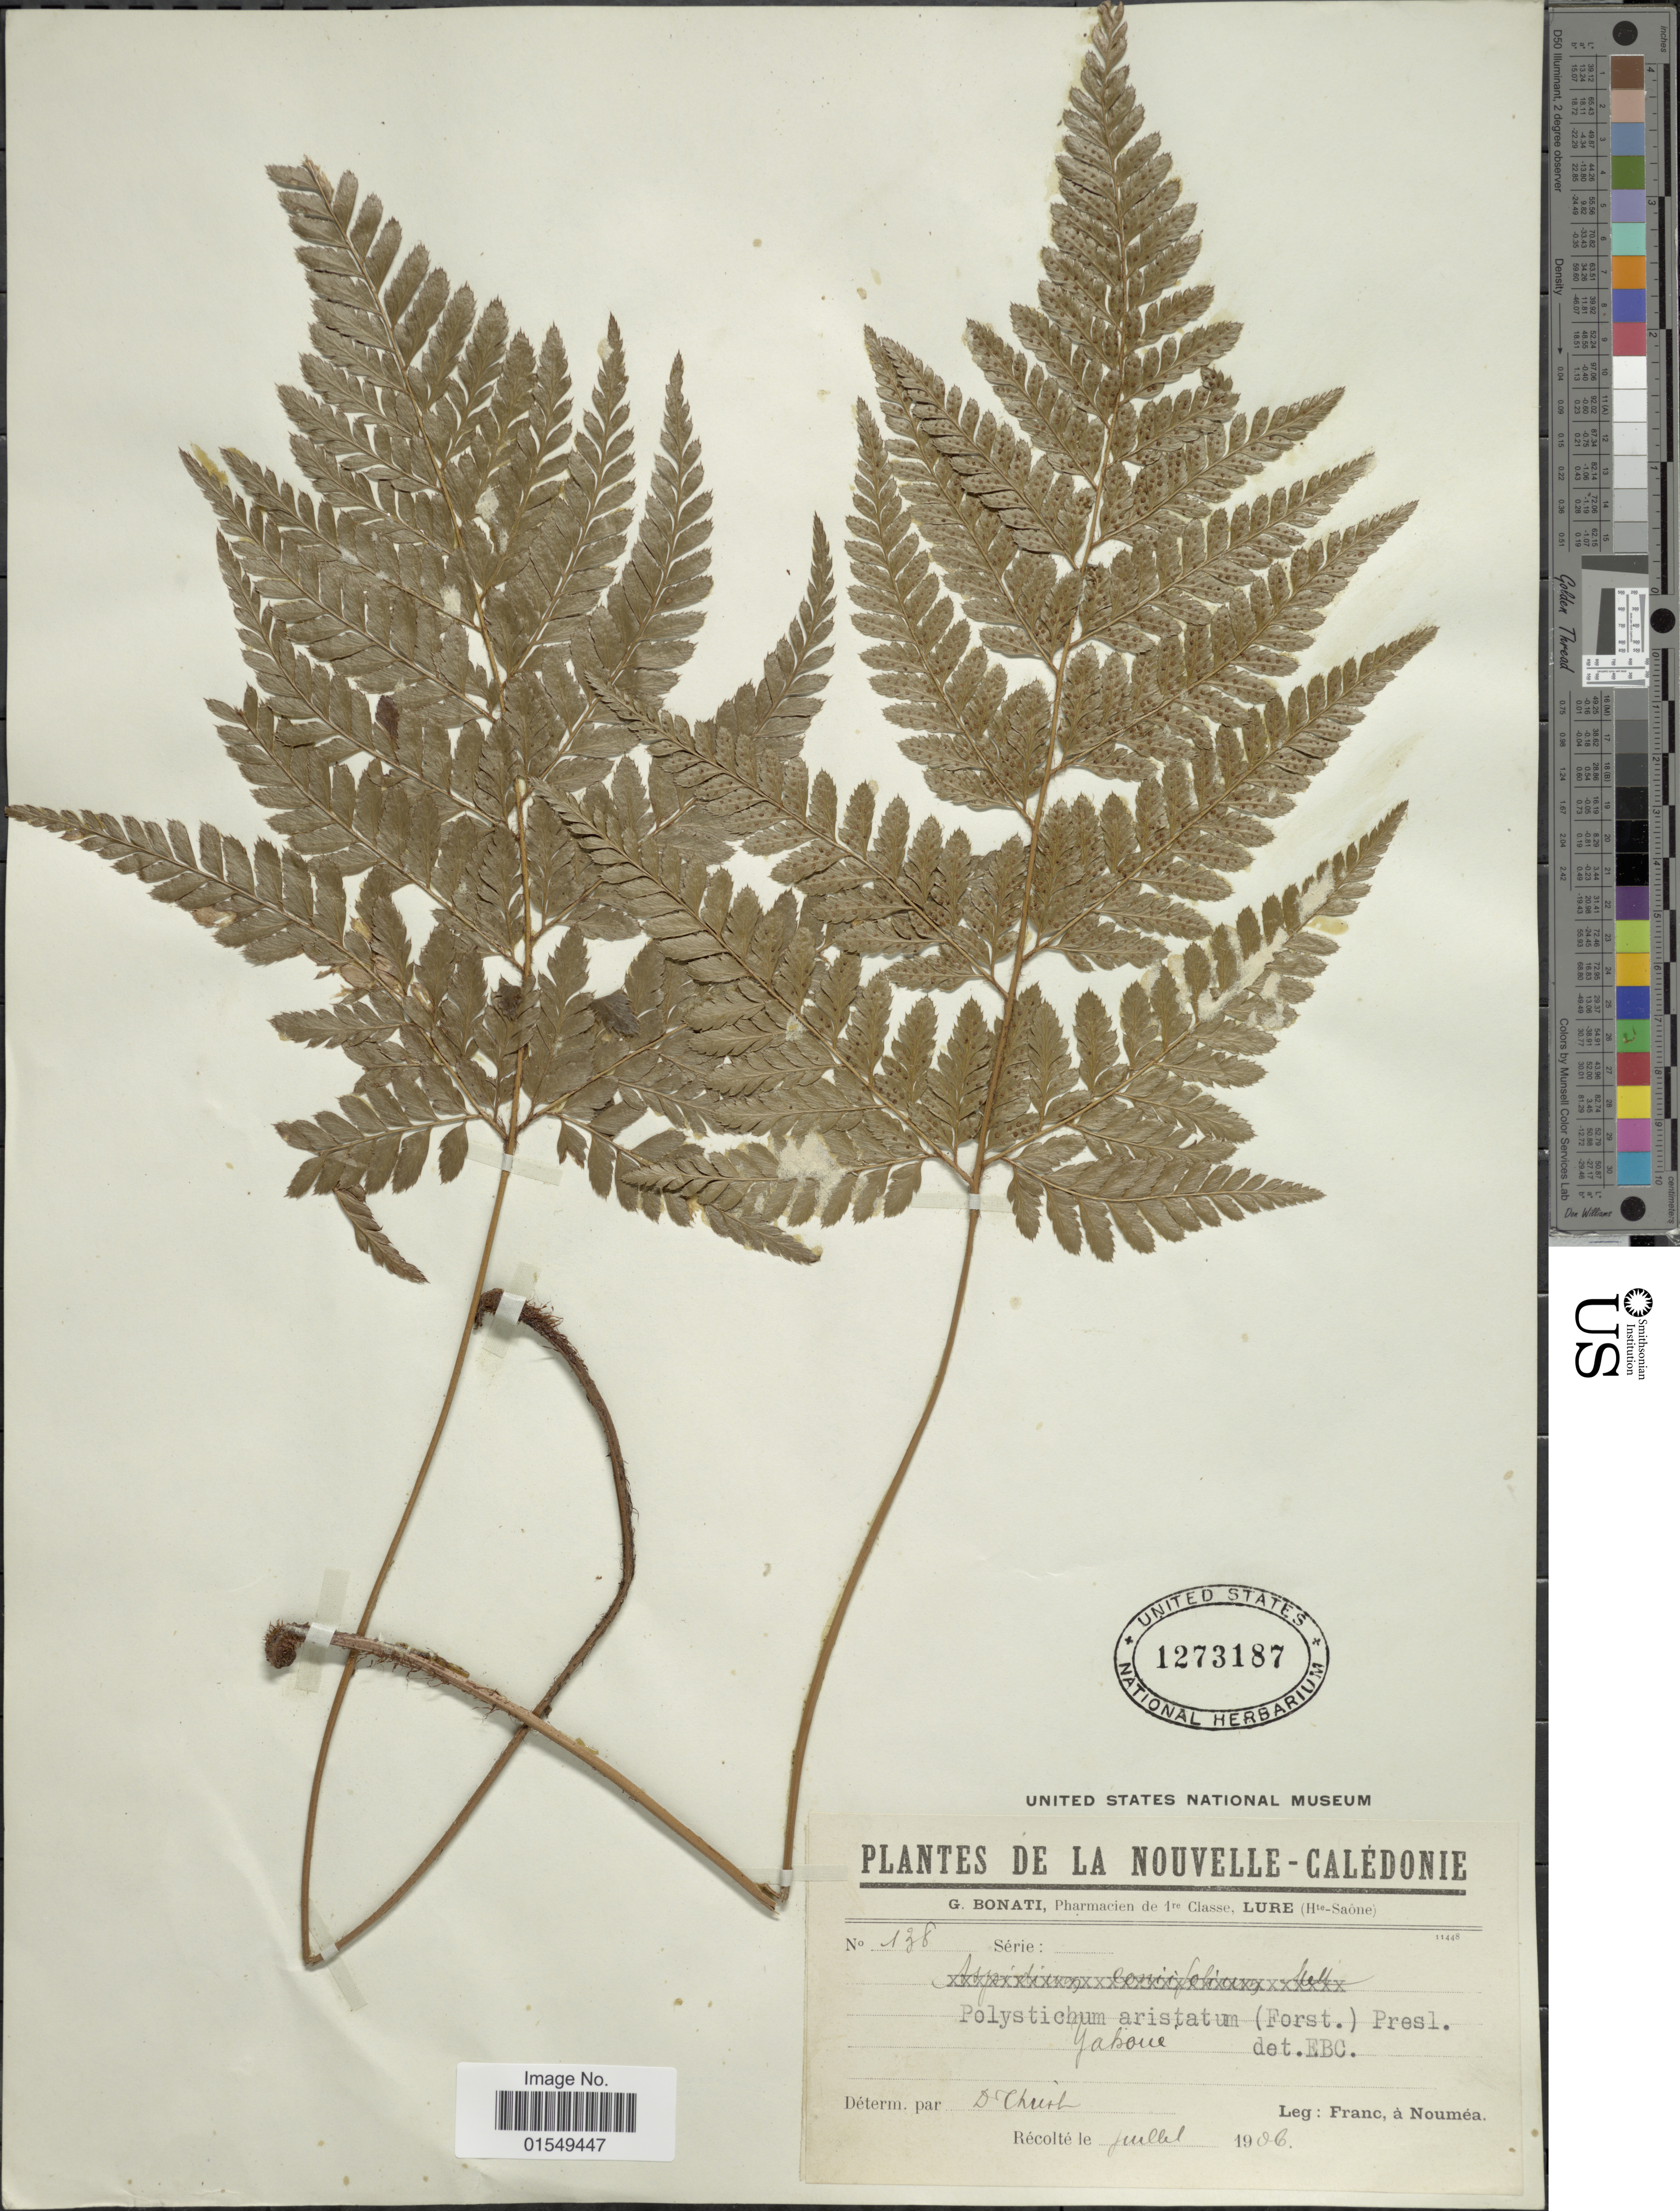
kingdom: Plantae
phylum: Tracheophyta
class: Polypodiopsida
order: Polypodiales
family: Dryopteridaceae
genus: Arachniodes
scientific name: Arachniodes aristata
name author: (G. Forst.) Tindale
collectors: Franc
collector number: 138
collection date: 1906-07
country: New Caledonia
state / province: South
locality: Nouvelle-Caledonie, Yahoué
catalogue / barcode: US 1273187